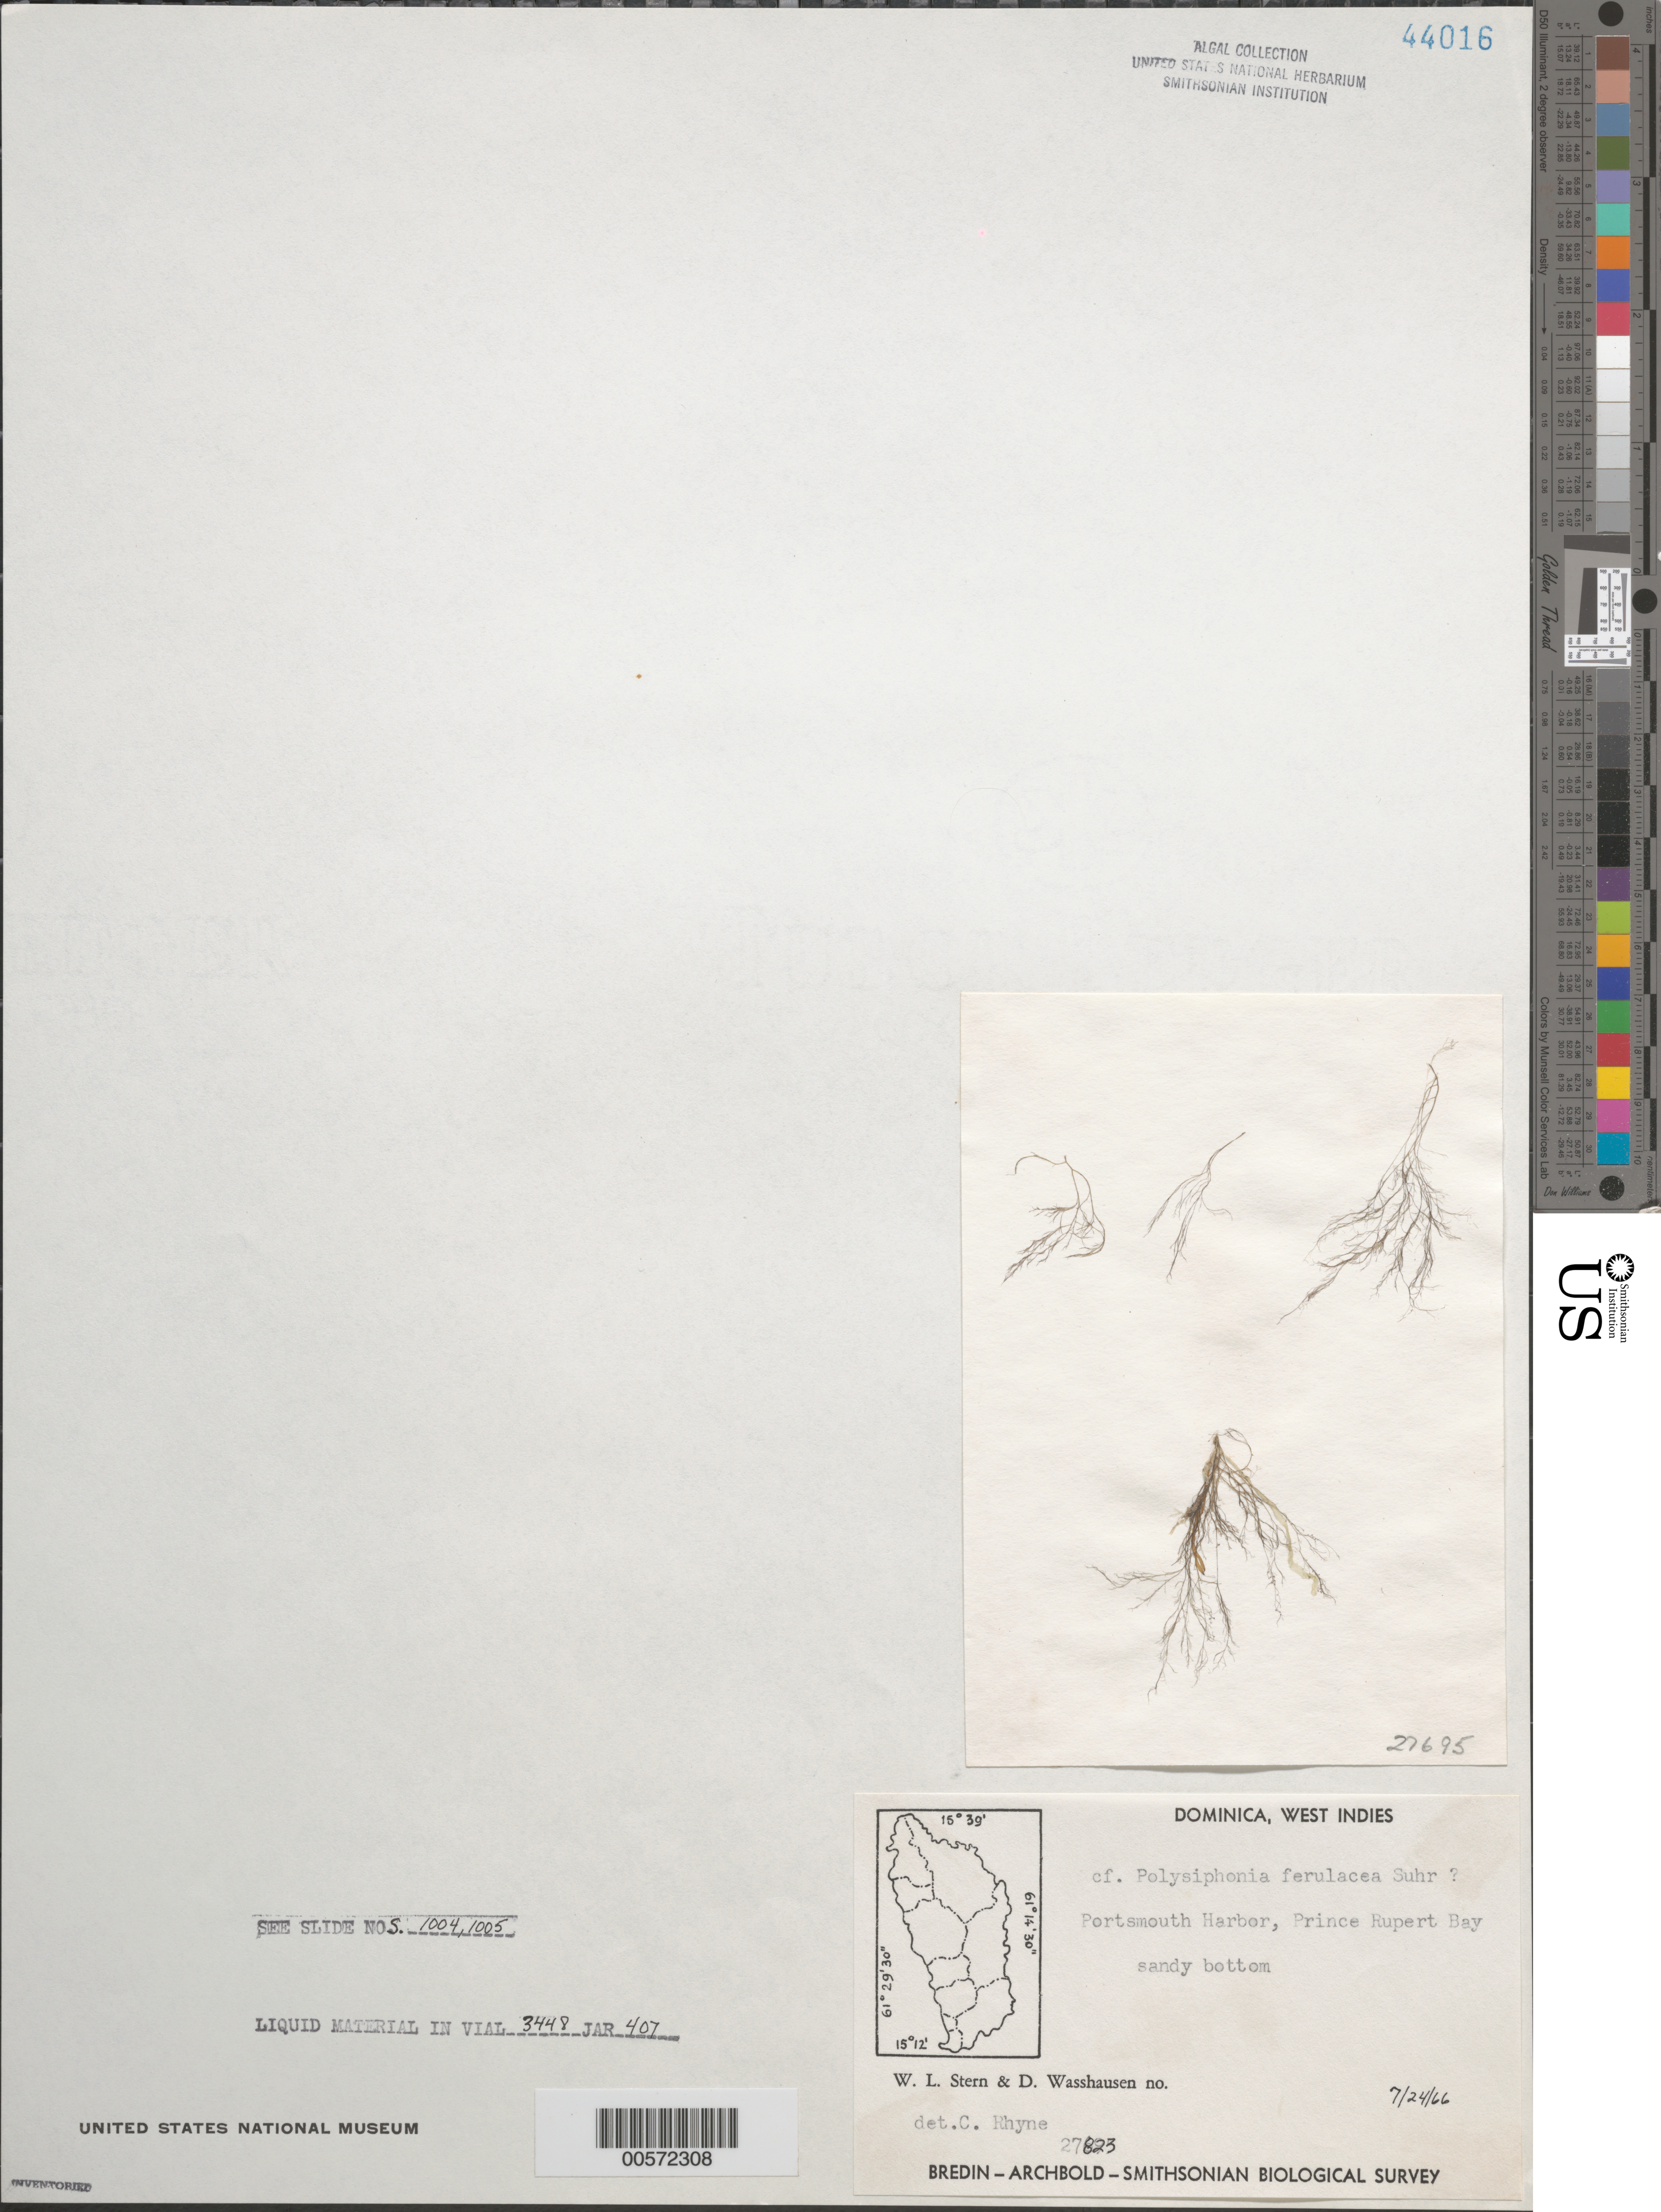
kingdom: Plantae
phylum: Rhodophyta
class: Florideophyceae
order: Ceramiales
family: Rhodomelaceae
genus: Melanothamnus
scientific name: Melanothamnus ferulaceus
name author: (Suhr ex J. Agardh) Diaz-Tapia & Maggs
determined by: Algae name updating Project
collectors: W. L. Stern & D. C. Wasshausen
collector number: EYD 27823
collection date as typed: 24 Jul 1966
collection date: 1966-07-24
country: Dominica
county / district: St. John's Parish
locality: Portsmouth harbor, Prince Rupert Bay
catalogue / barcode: US 44016